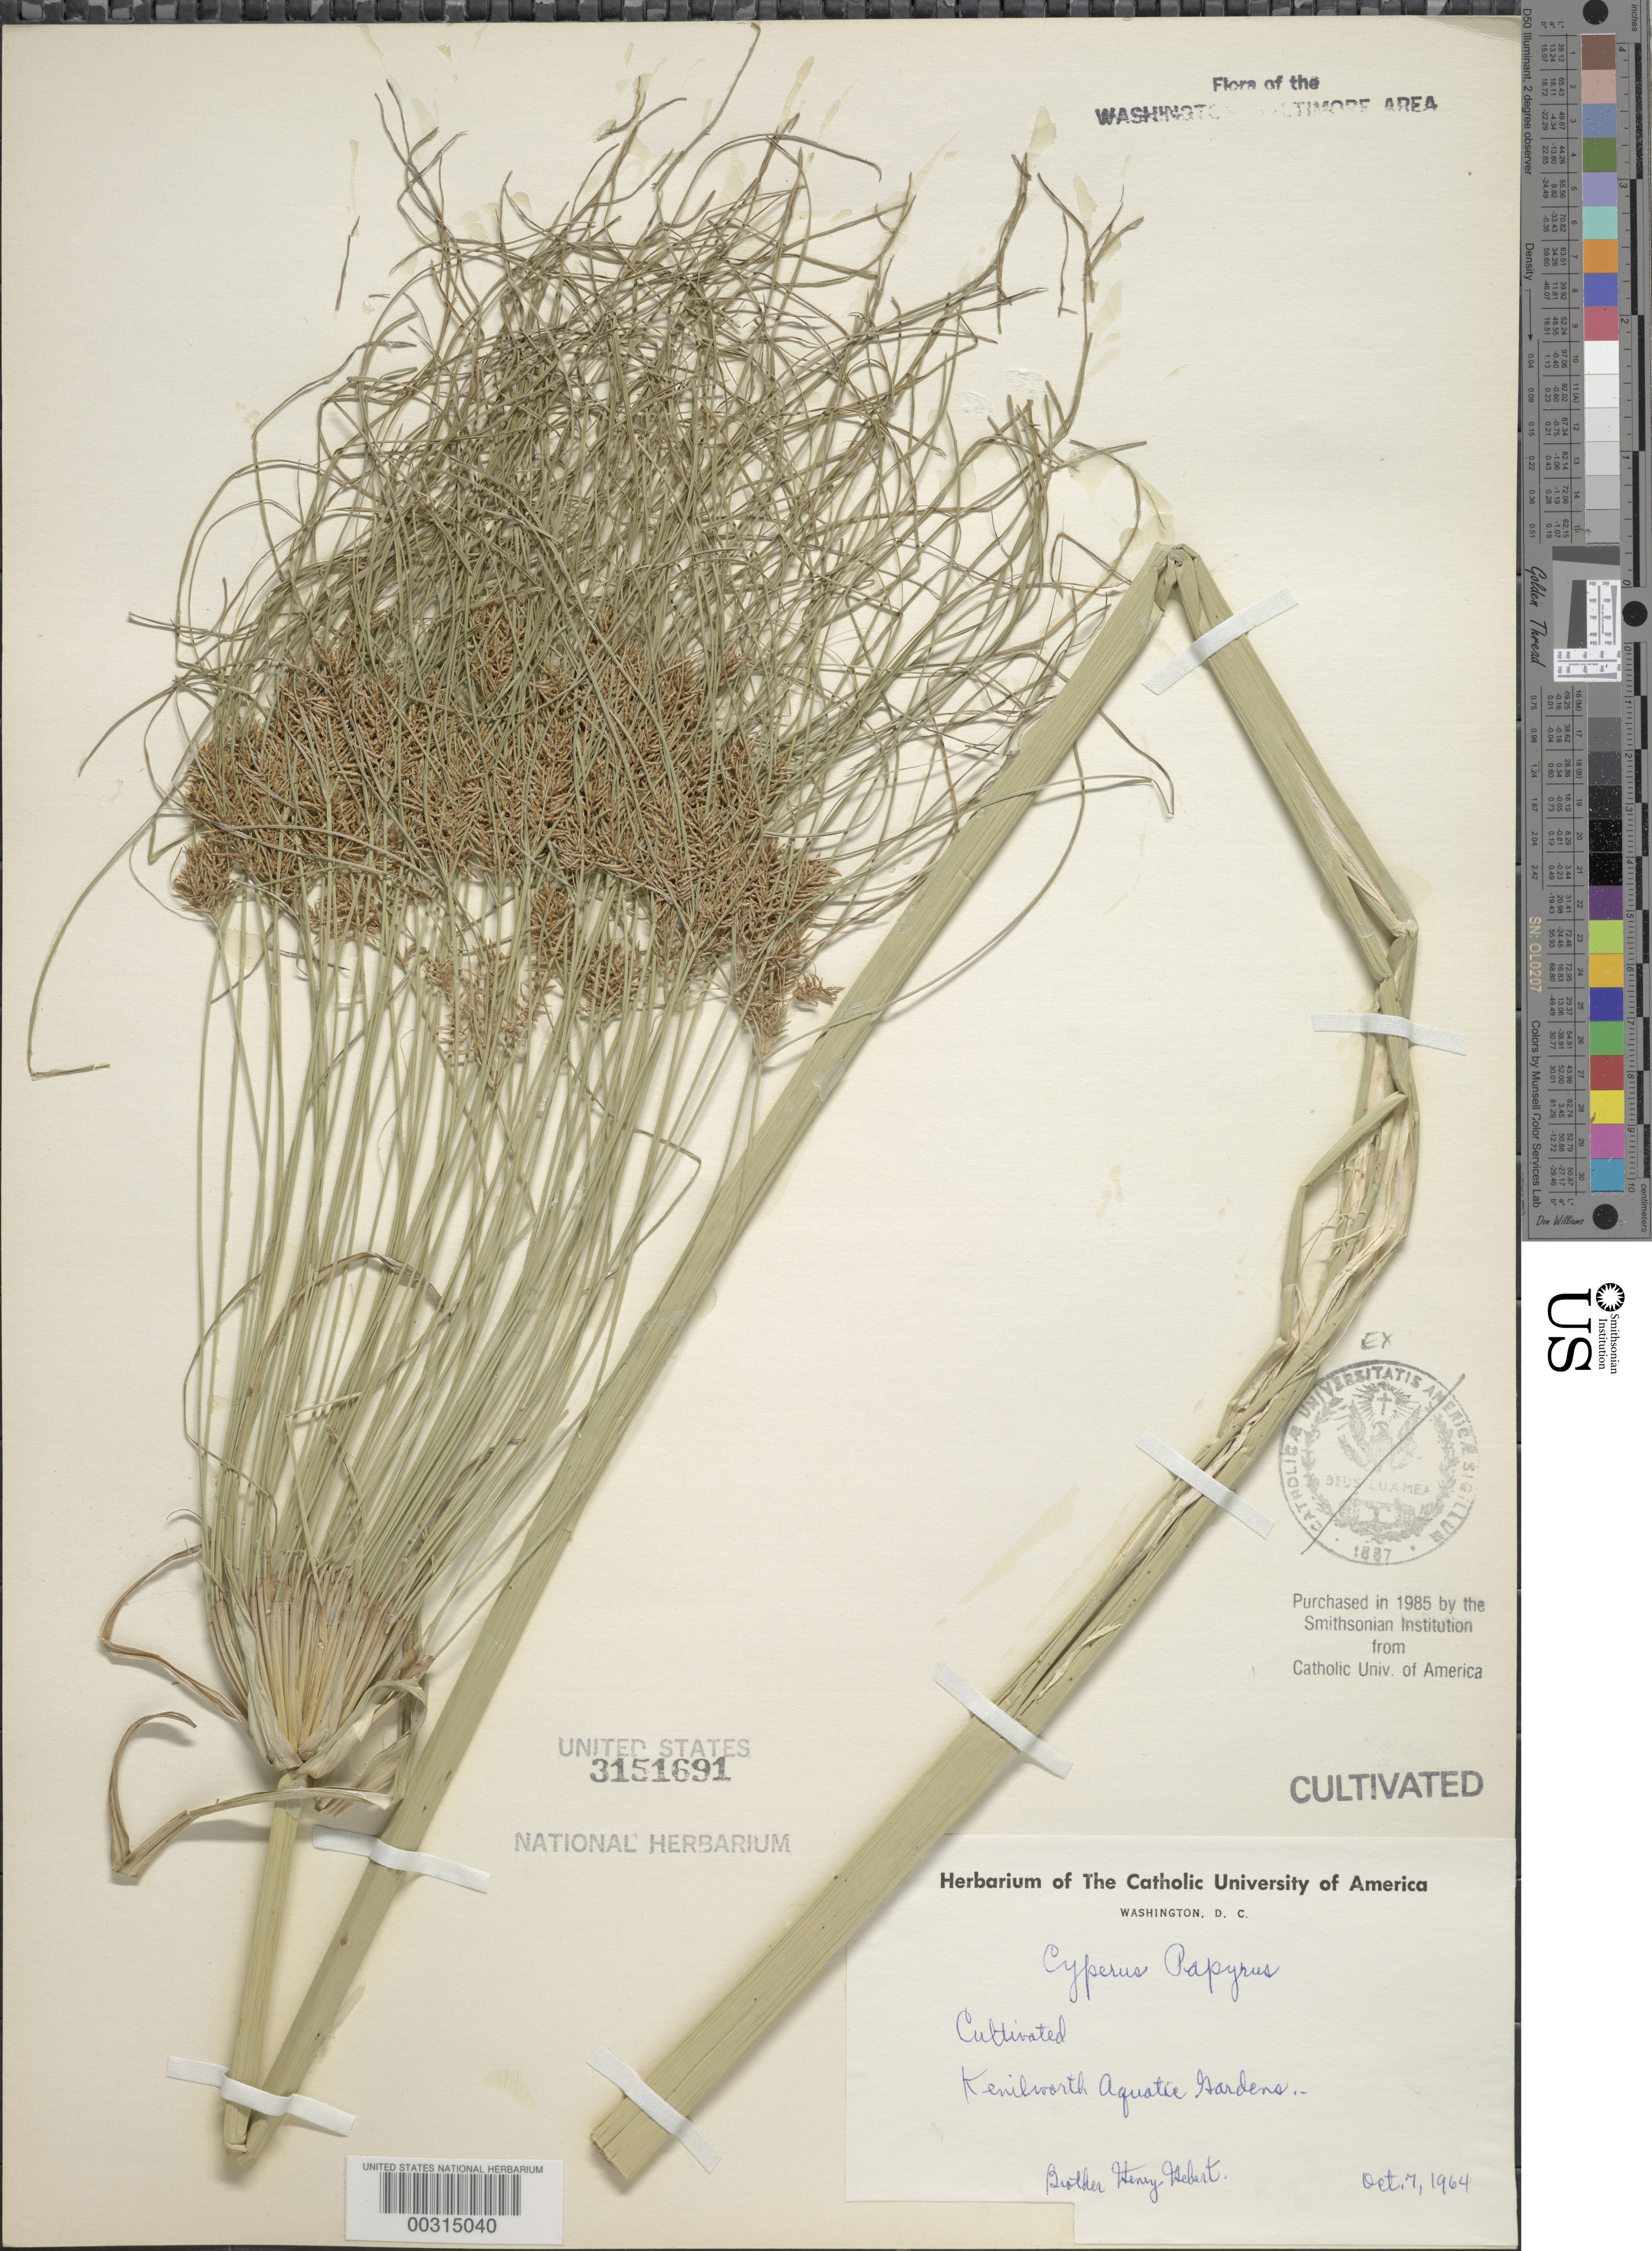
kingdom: Plantae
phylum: Tracheophyta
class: Liliopsida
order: Poales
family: Cyperaceae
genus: Cyperus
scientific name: Cyperus papyrus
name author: L.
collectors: B. Herbert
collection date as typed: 07 Oct 1964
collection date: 1964-10-07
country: United States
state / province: District of Columbia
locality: Kenilworth Aquatic gardens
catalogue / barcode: US 3151691